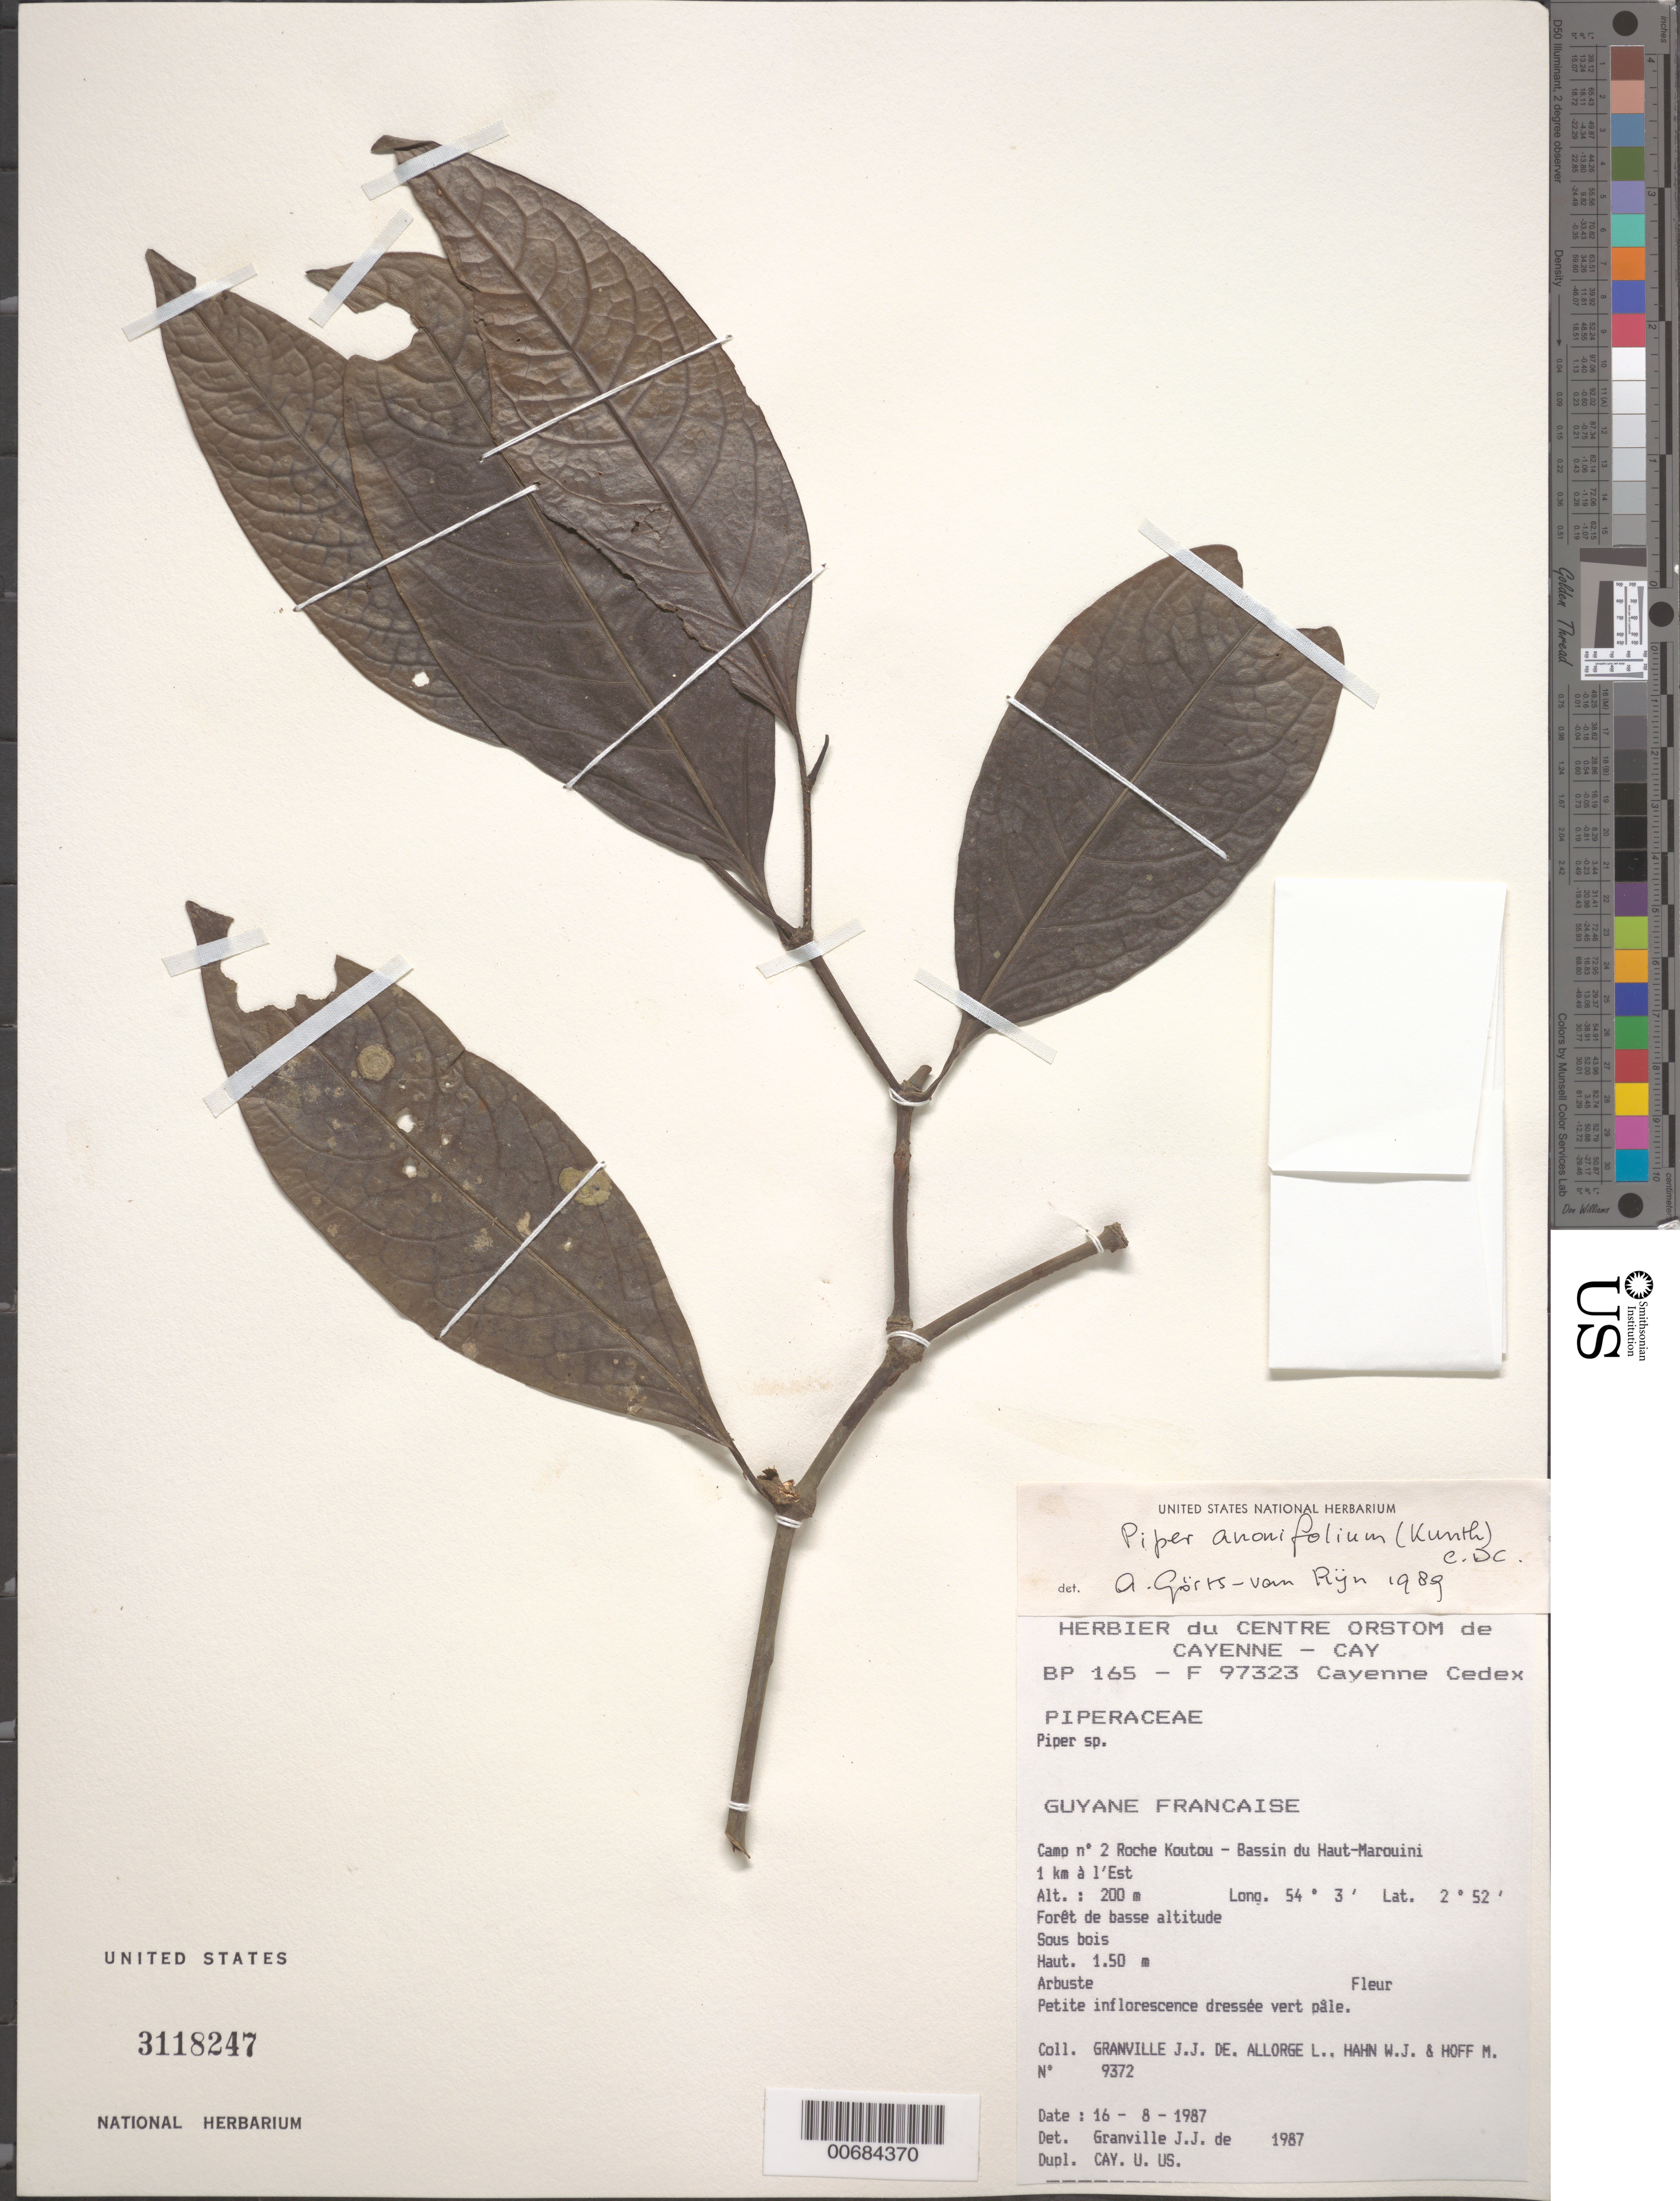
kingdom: Plantae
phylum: Tracheophyta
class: Magnoliopsida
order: Piperales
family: Piperaceae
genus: Piper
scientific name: Piper anonifolium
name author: (Kunth) C. DC.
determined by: Görts-van Rijn, A. R. A.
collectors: J.-J. de Granville, L. Allorge, W. J. Hahn & M. Hoff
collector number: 9372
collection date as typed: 17-Aug-87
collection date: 1987-08-17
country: French Guiana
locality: Roche Koutou, Bassin du Haut-Marouini, 1 km a l'Est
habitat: Forêt de basse altitude. Sous bois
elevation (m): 200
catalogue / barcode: US 3118247